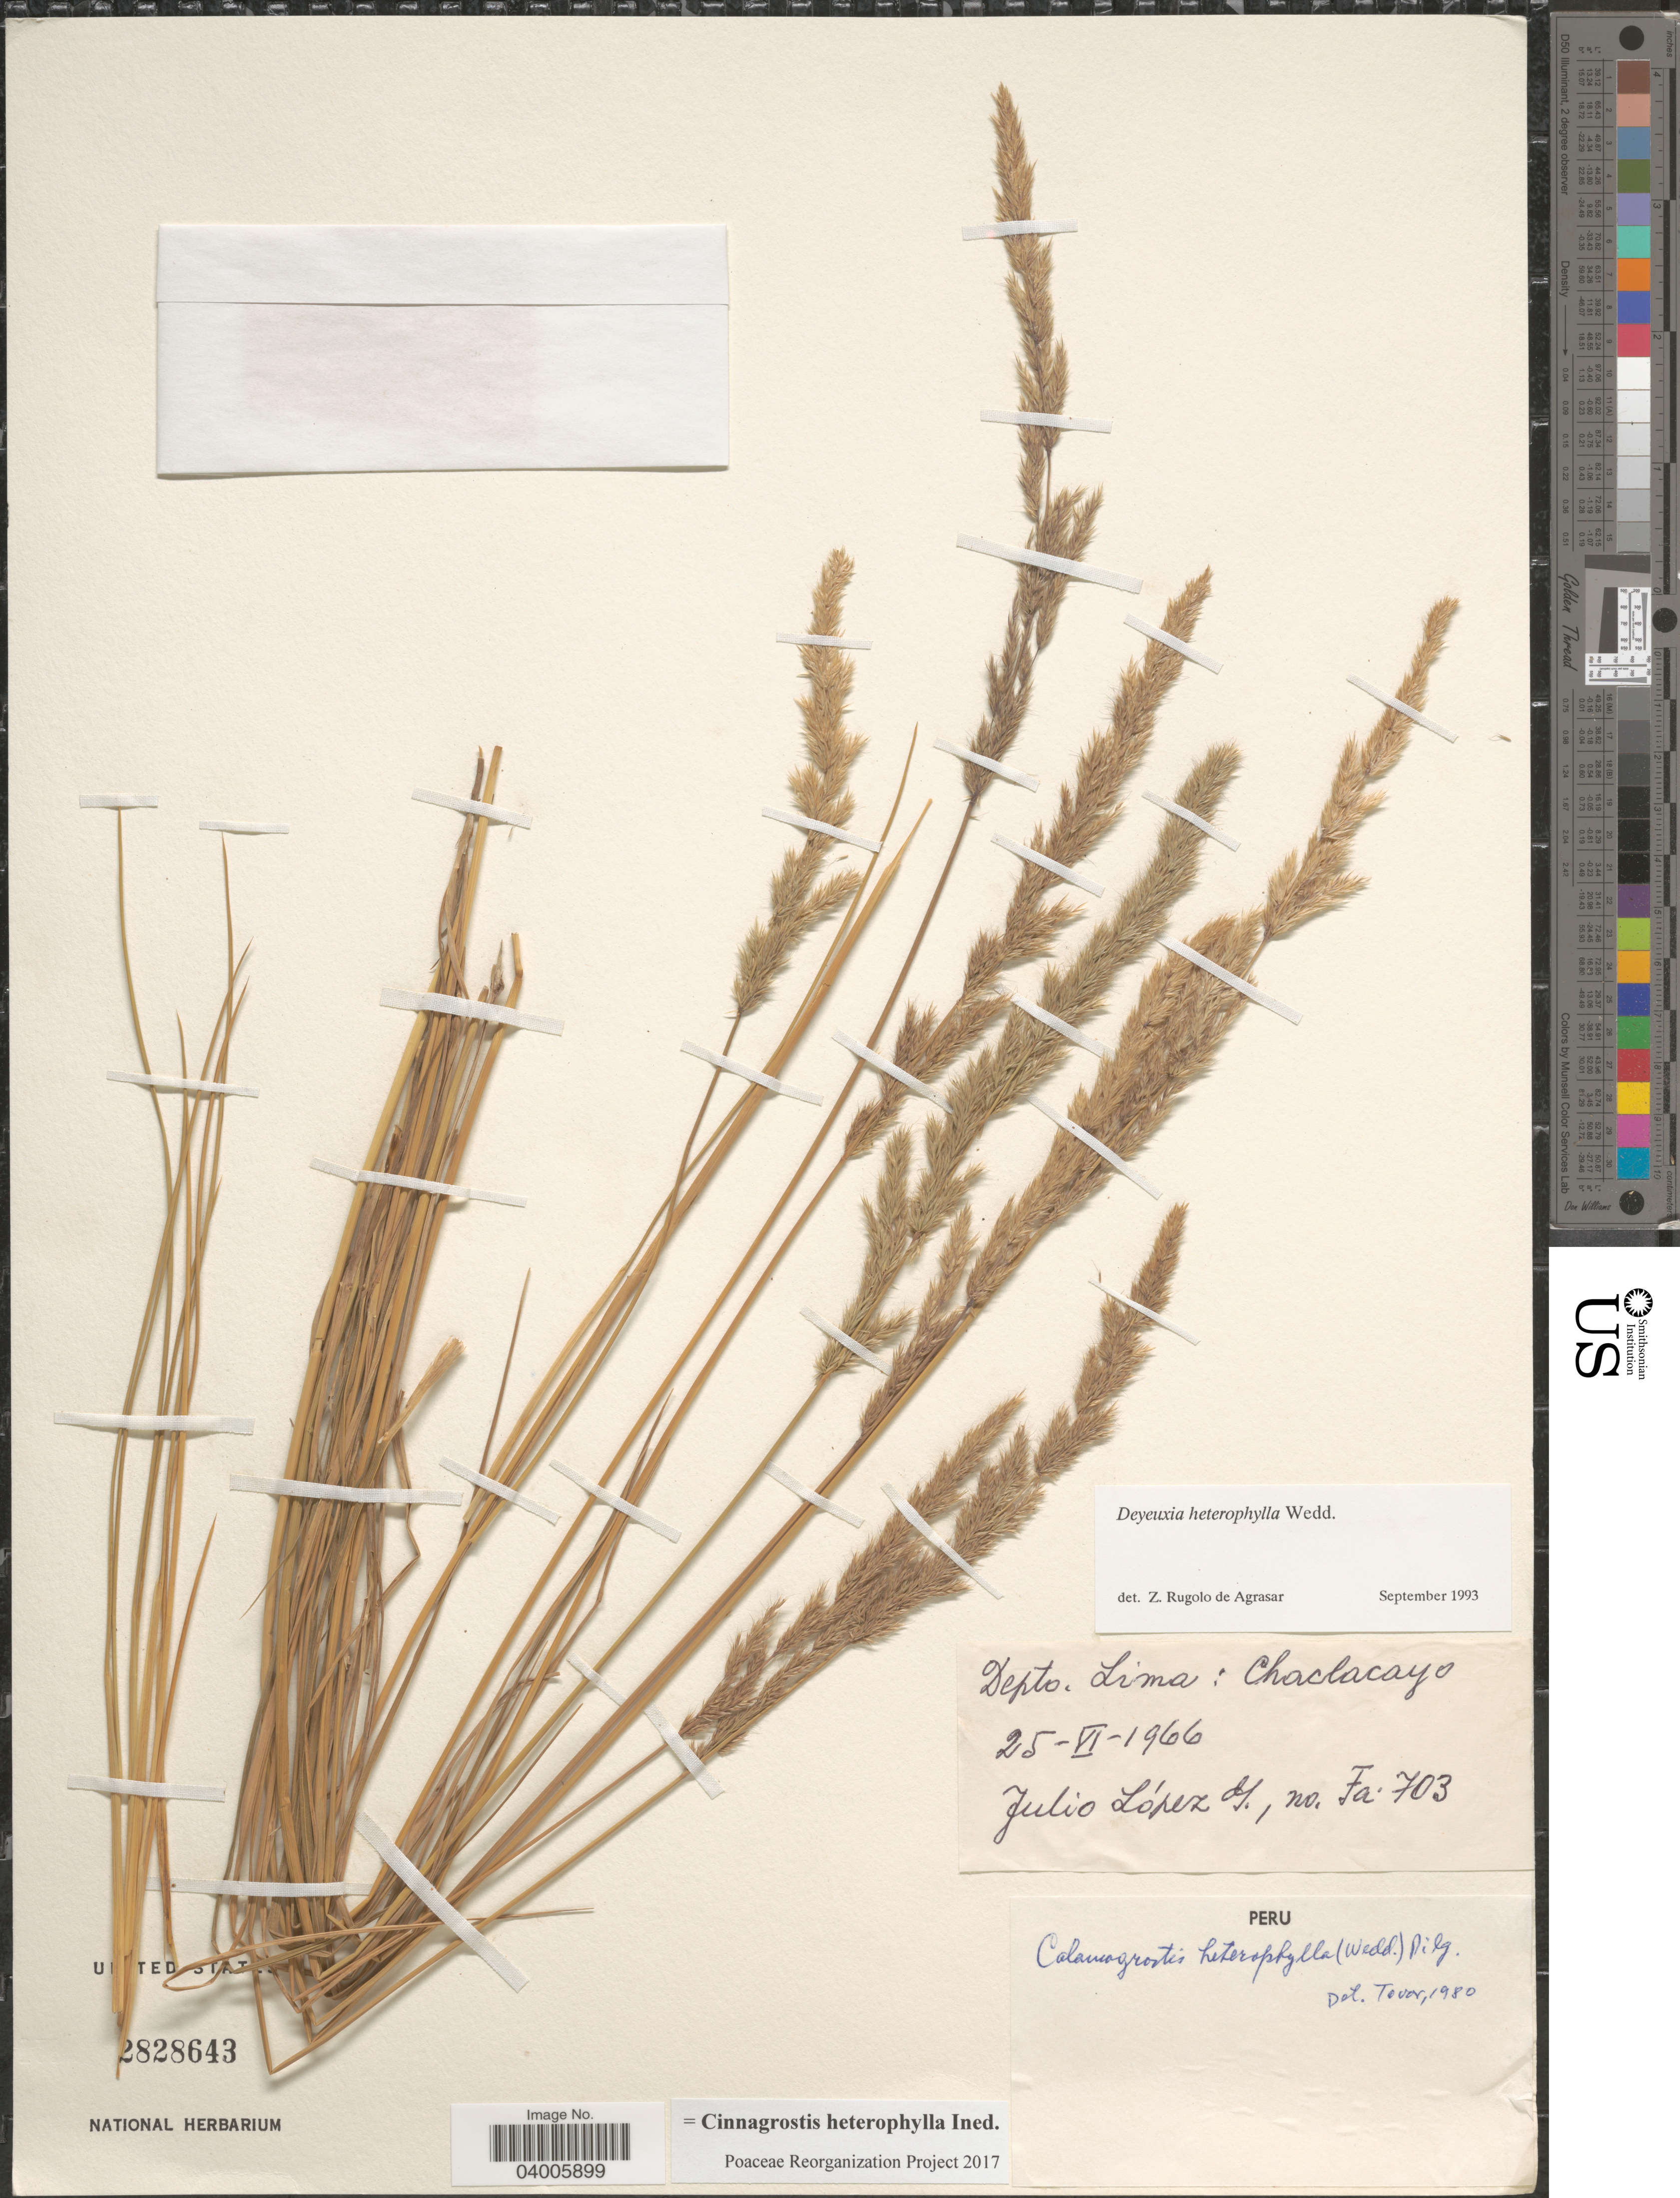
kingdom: Plantae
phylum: Tracheophyta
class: Liliopsida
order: Poales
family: Poaceae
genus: Cinnagrostis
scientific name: Cinnagrostis heterophylla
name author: (Wedd.) P.M. Peterson et al.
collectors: J. López G.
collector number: Fa.703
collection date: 1966-06-25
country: Peru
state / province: Lima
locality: Depto. Lima : Chaclacayo.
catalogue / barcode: US 2828643